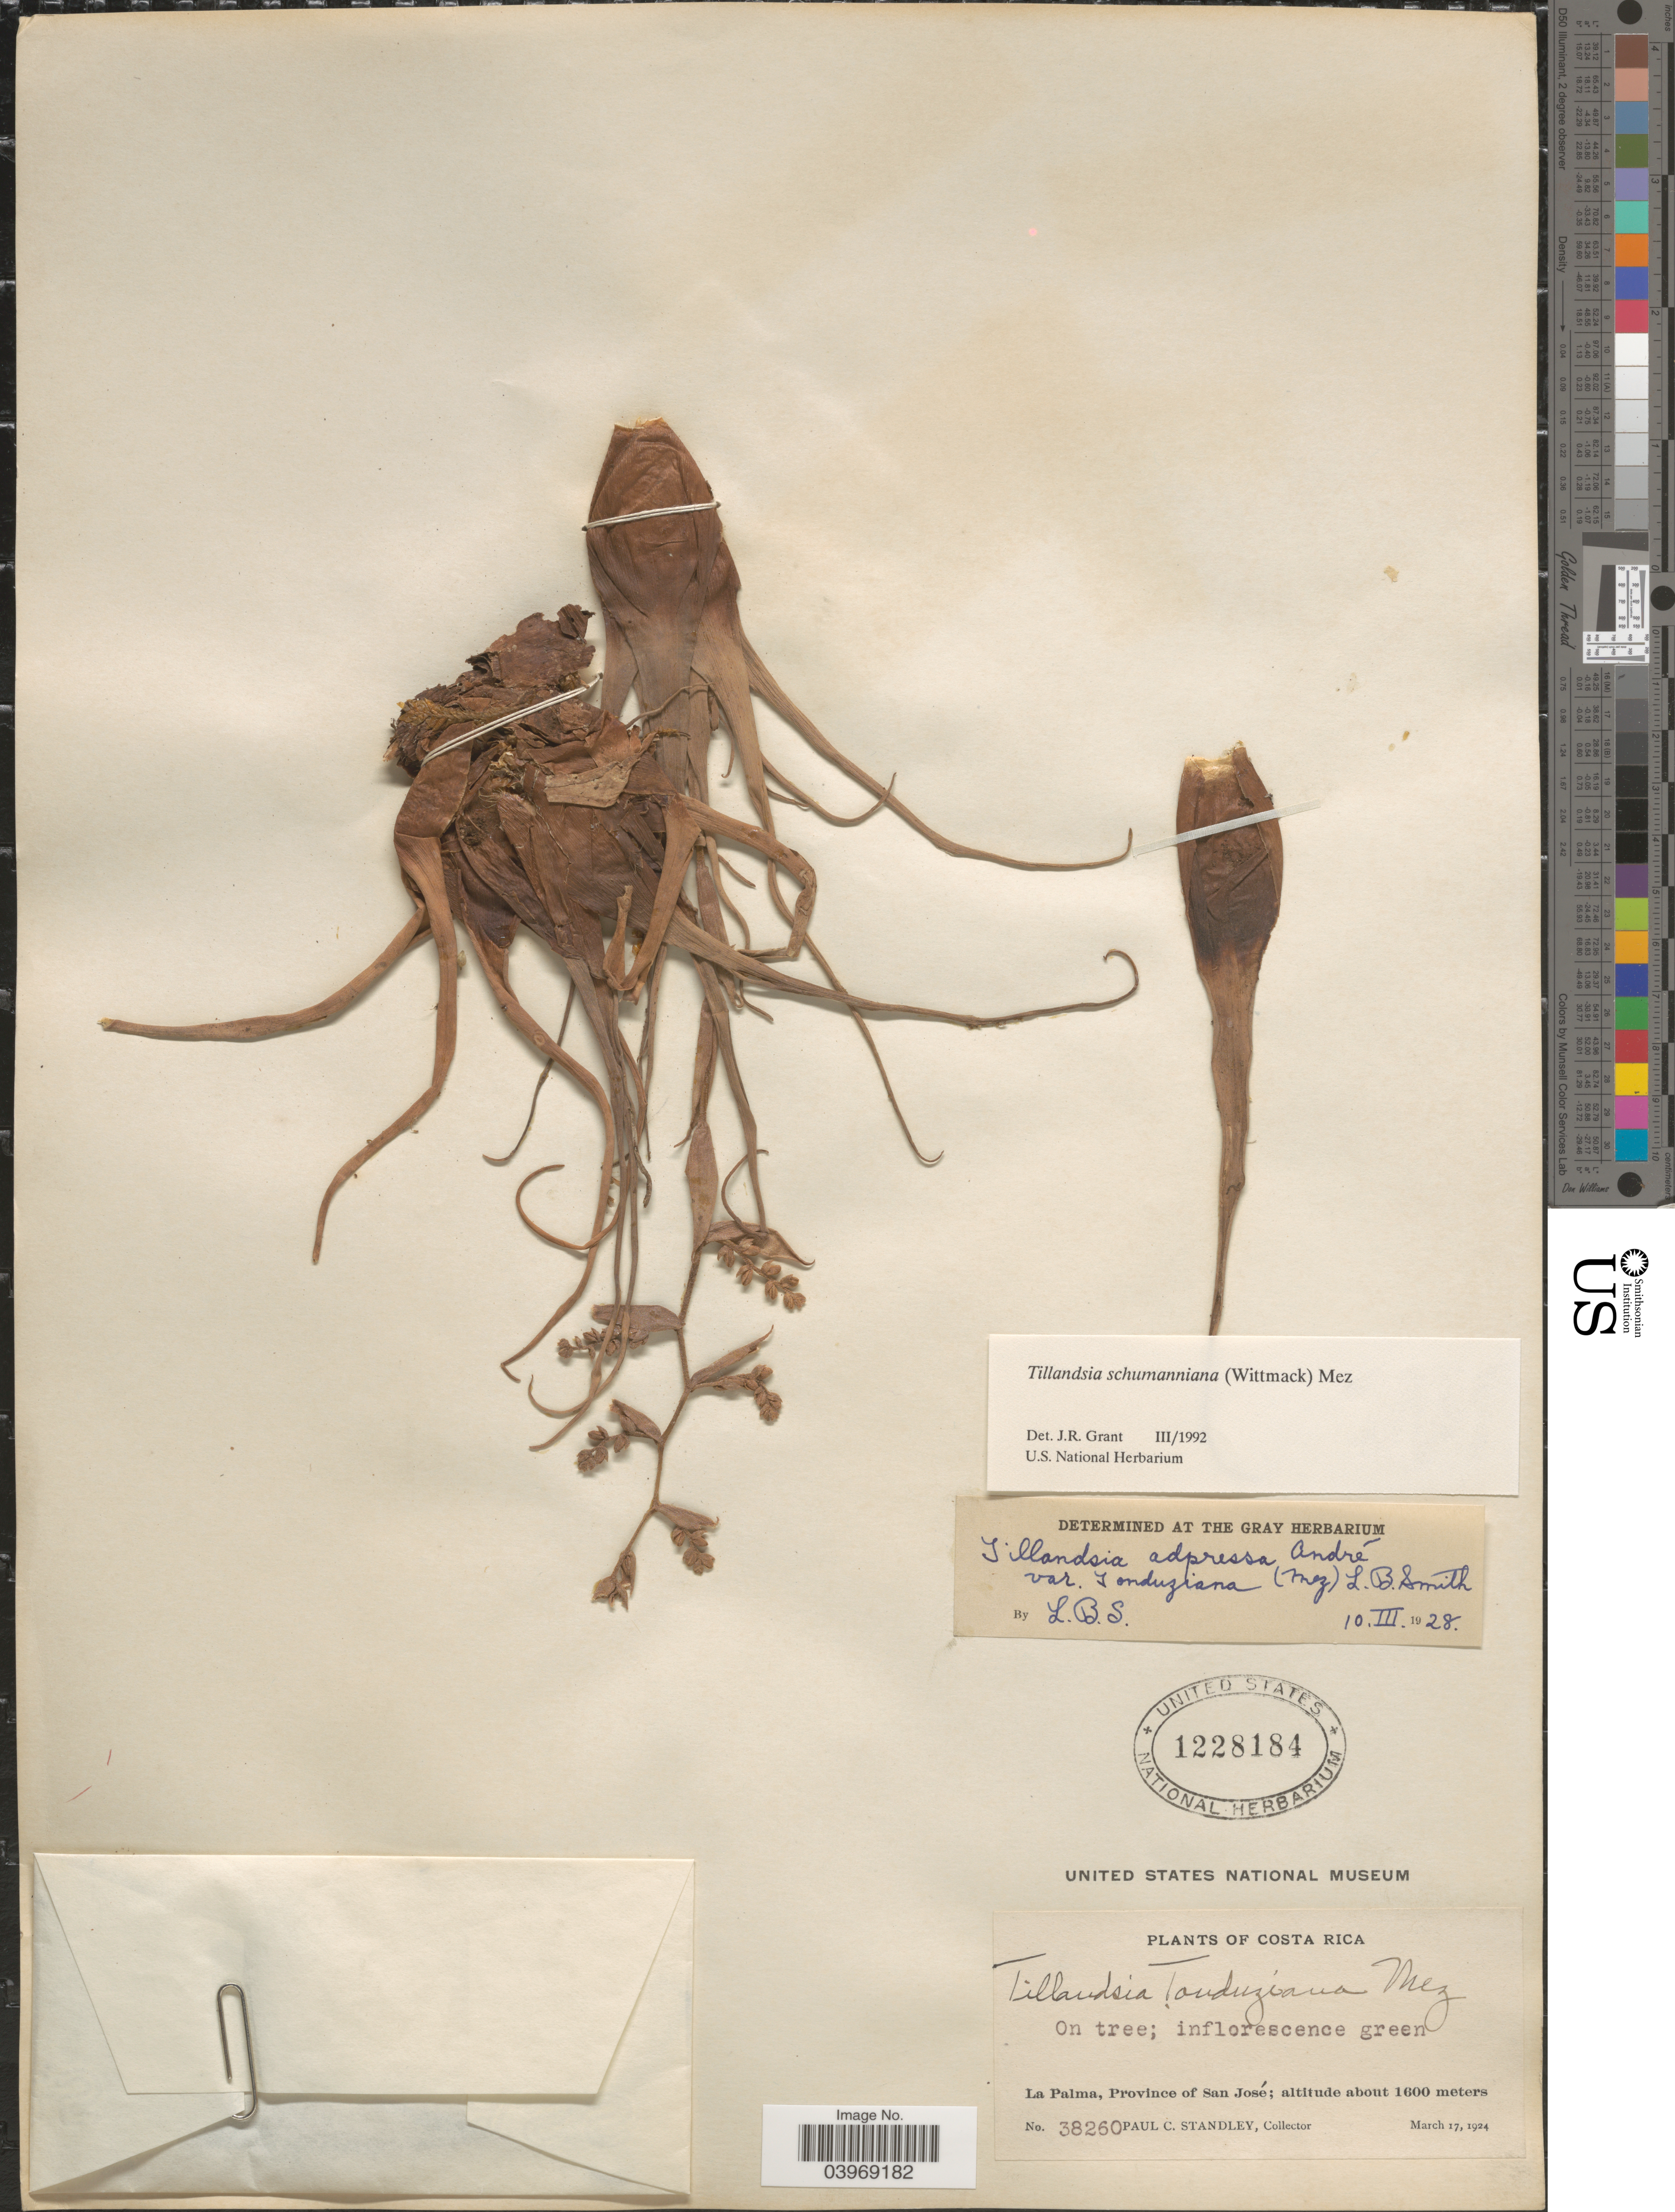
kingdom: Plantae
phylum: Tracheophyta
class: Liliopsida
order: Poales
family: Bromeliaceae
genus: Racinaea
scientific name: Racinaea schumanniana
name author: (Wittm.) J.R. Grant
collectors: P. C. Standley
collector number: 38260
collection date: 1924-03-17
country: Costa Rica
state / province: San José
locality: La Palma.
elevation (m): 1600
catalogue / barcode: US 1228184